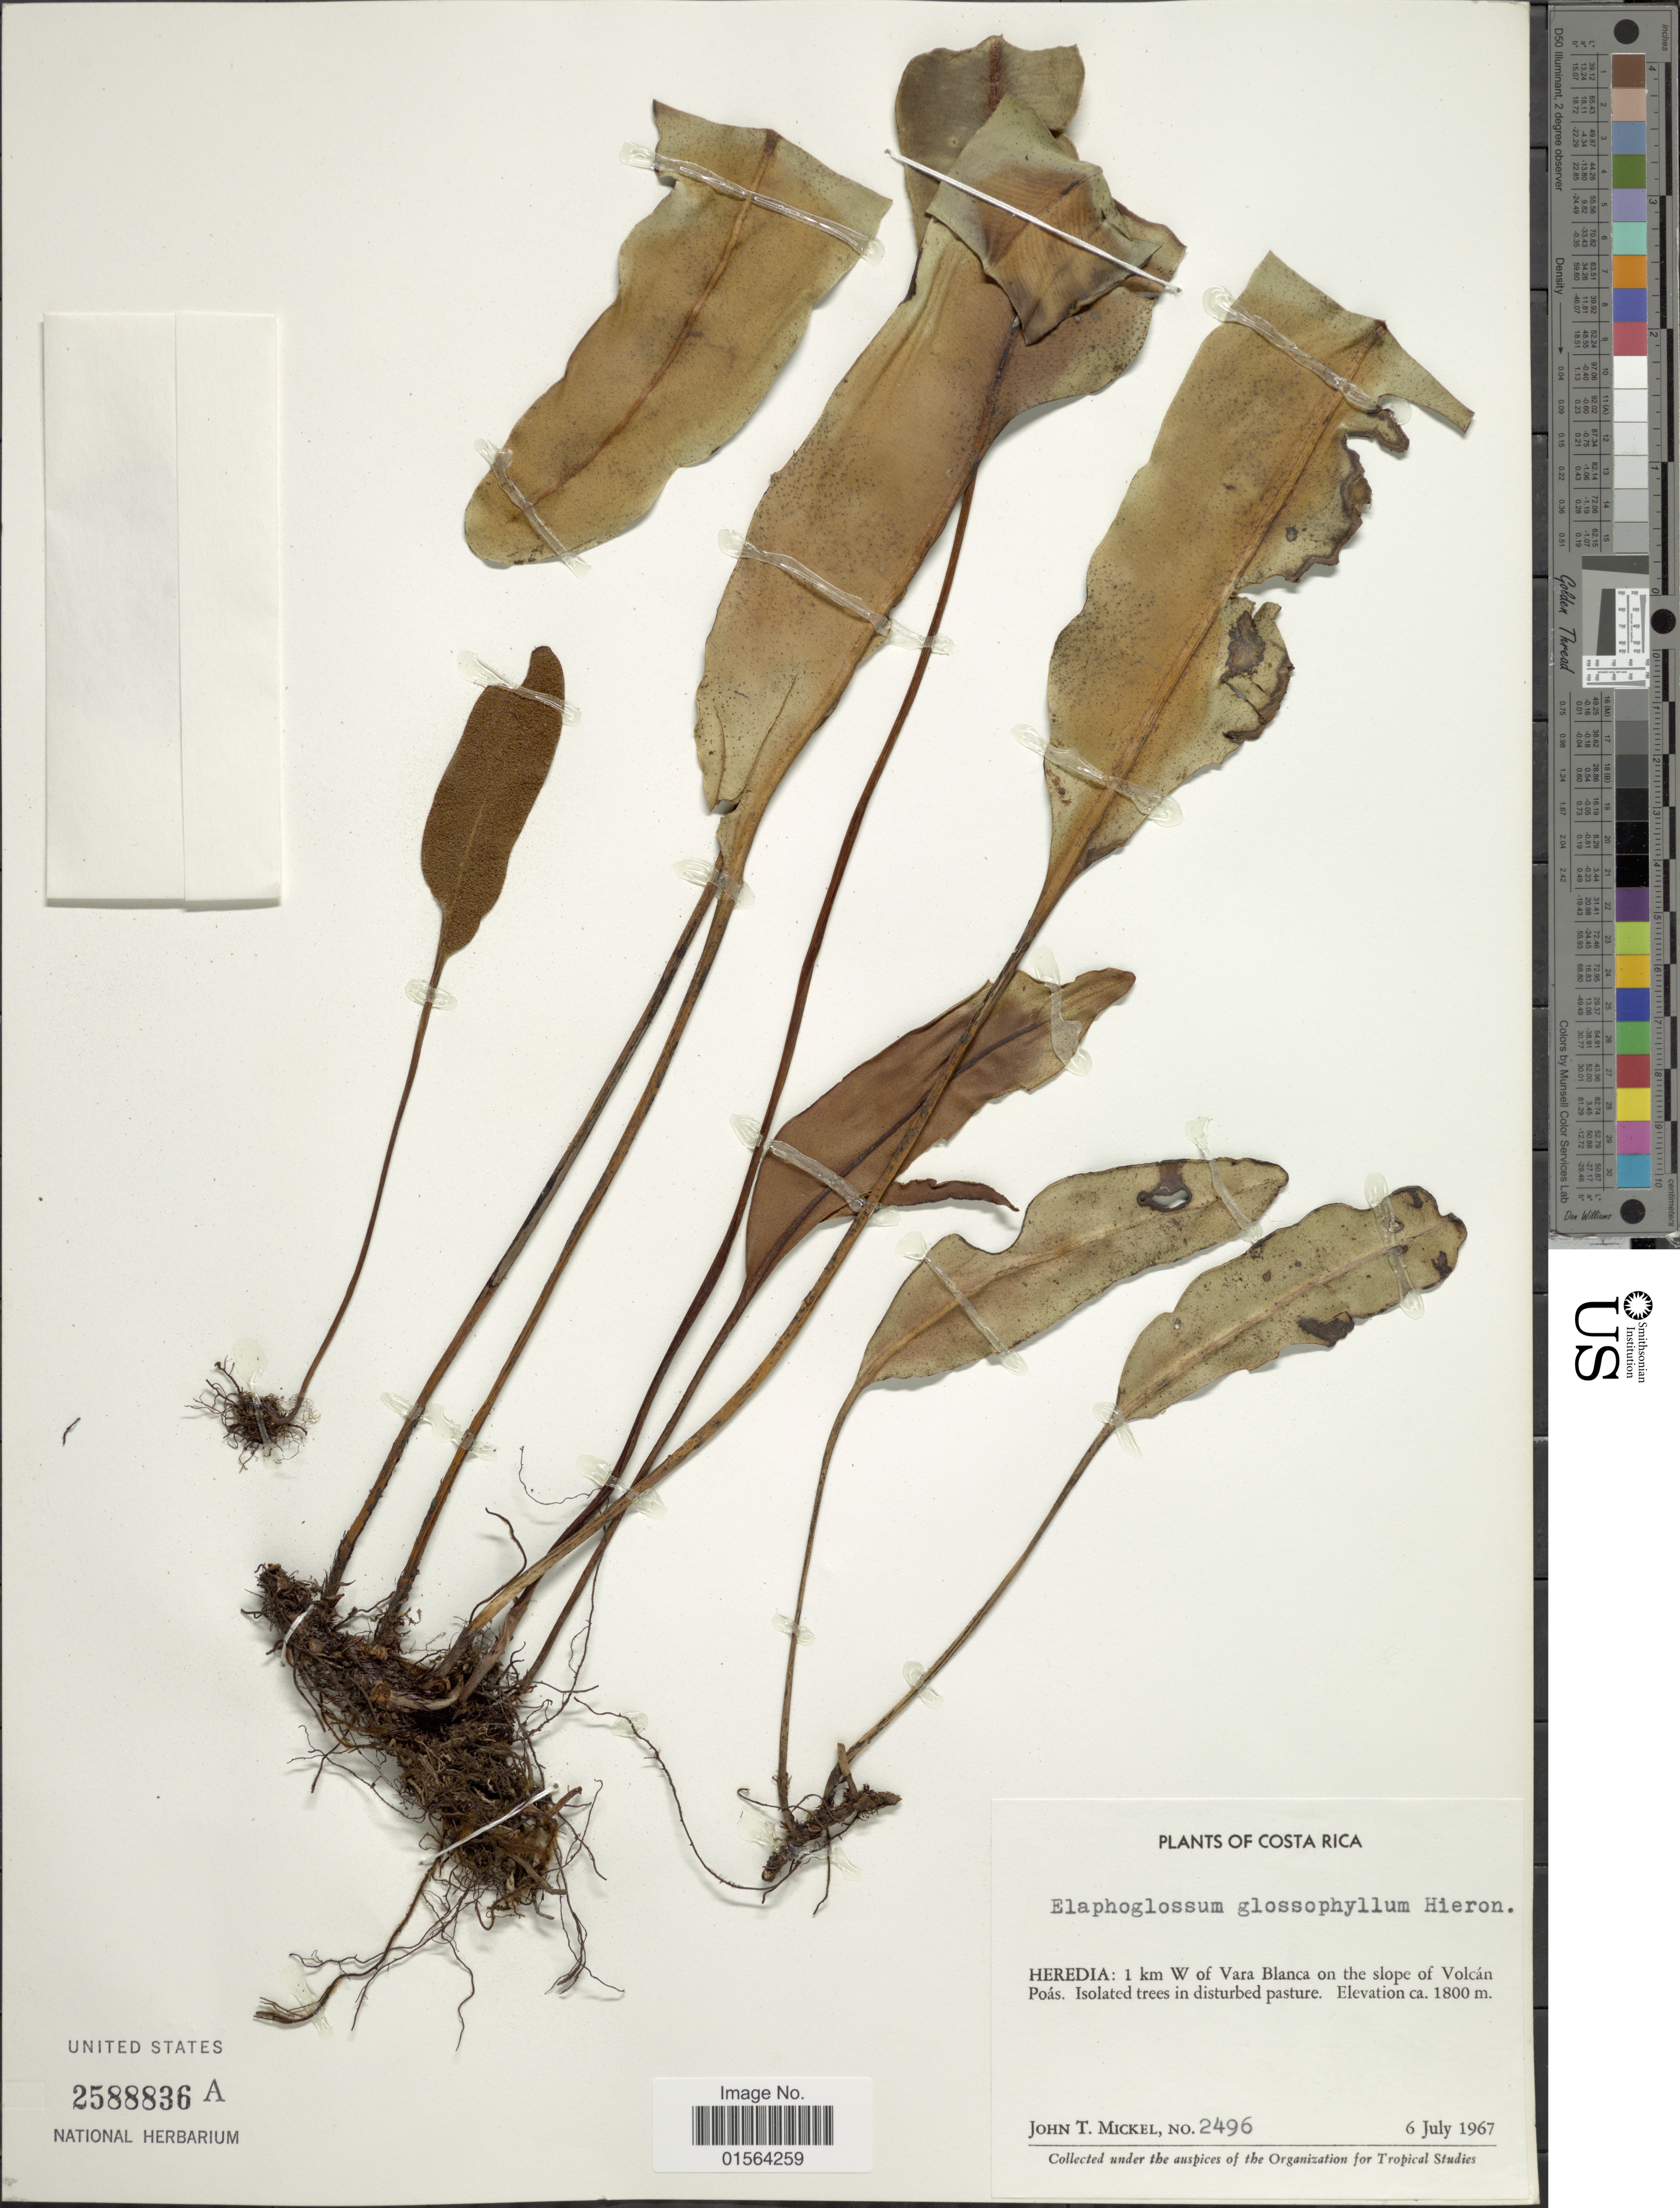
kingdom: Plantae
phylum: Tracheophyta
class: Polypodiopsida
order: Polypodiales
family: Dryopteridaceae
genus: Elaphoglossum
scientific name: Elaphoglossum lingua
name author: (C. Presl) Brack.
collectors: J. T. Mickel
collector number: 2496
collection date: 1967-07-06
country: Costa Rica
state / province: Heredia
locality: Heredia: 1 km W of Vara Blanca on the slope of Volcan Poas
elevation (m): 1800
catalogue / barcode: US 2588836A